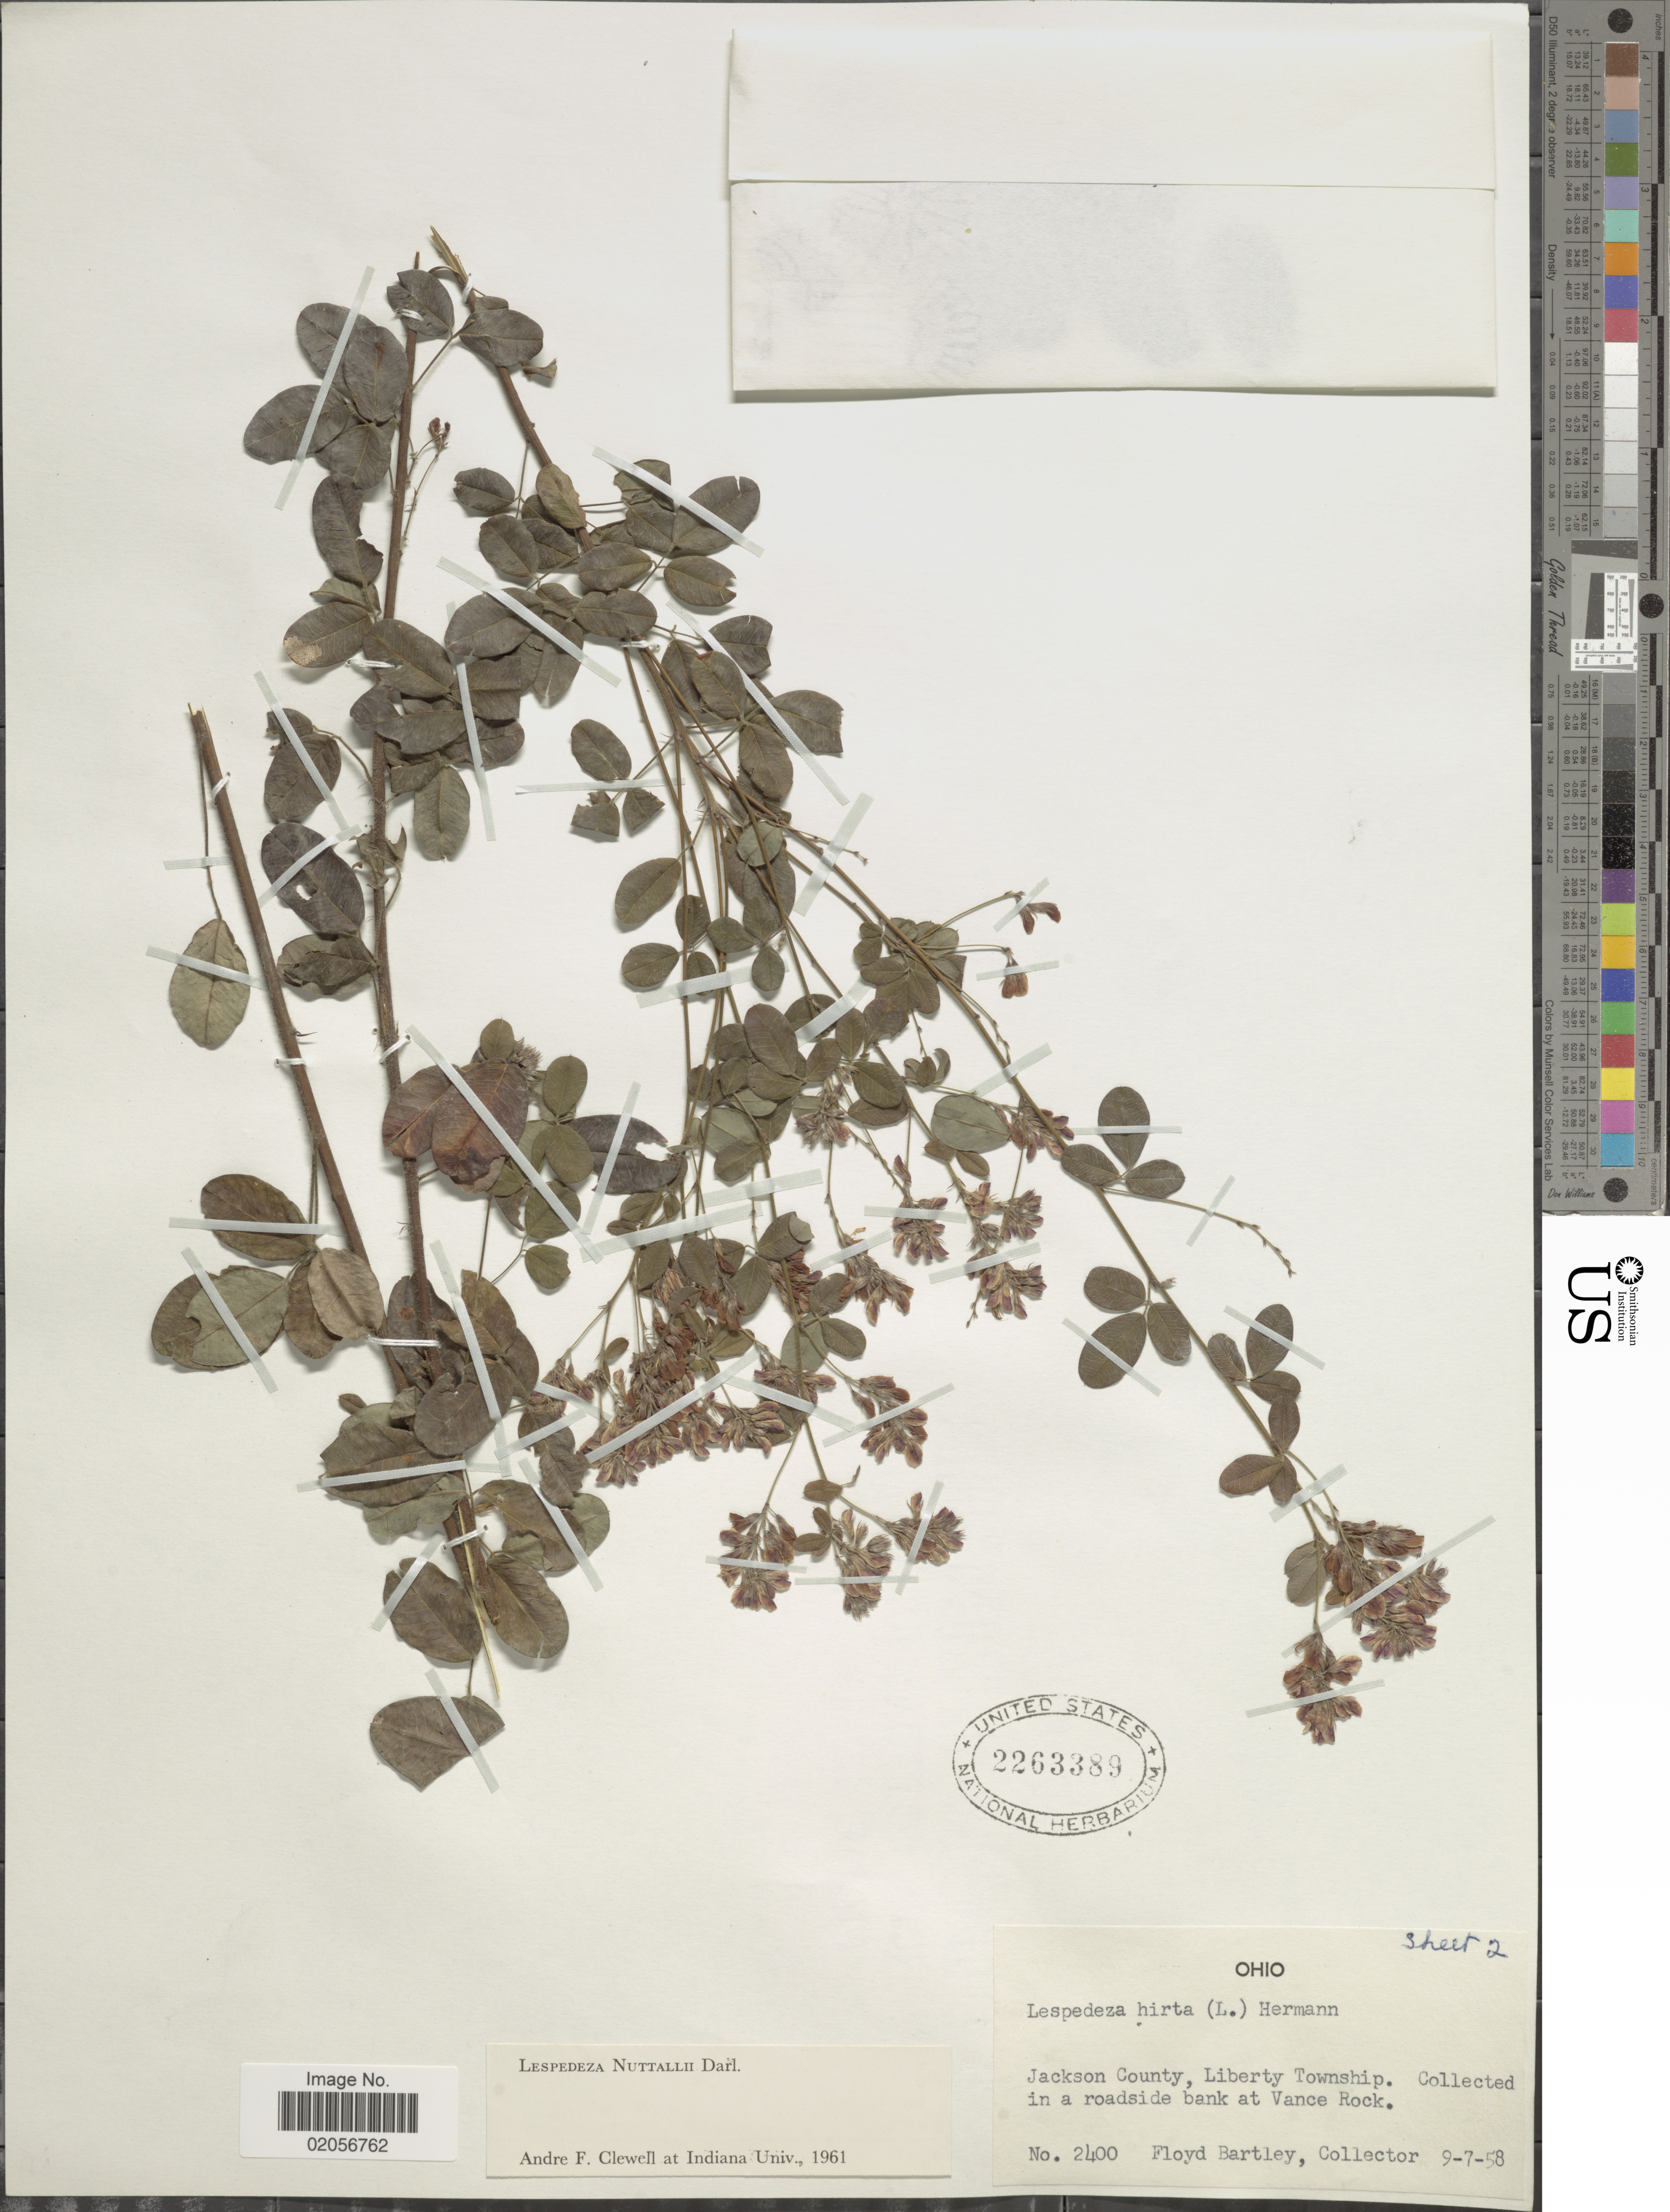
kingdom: Plantae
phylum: Tracheophyta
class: Magnoliopsida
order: Fabales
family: Fabaceae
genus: Lespedeza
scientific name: Lespedeza nuttallii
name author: Darl.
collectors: F. Bartley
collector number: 2400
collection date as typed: Transcribed d/m/y: 7/9/58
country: United States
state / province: Ohio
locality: Jackson County, Liberty Township. Collected in a roadside bank at Vance Rock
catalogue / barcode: US 2263389